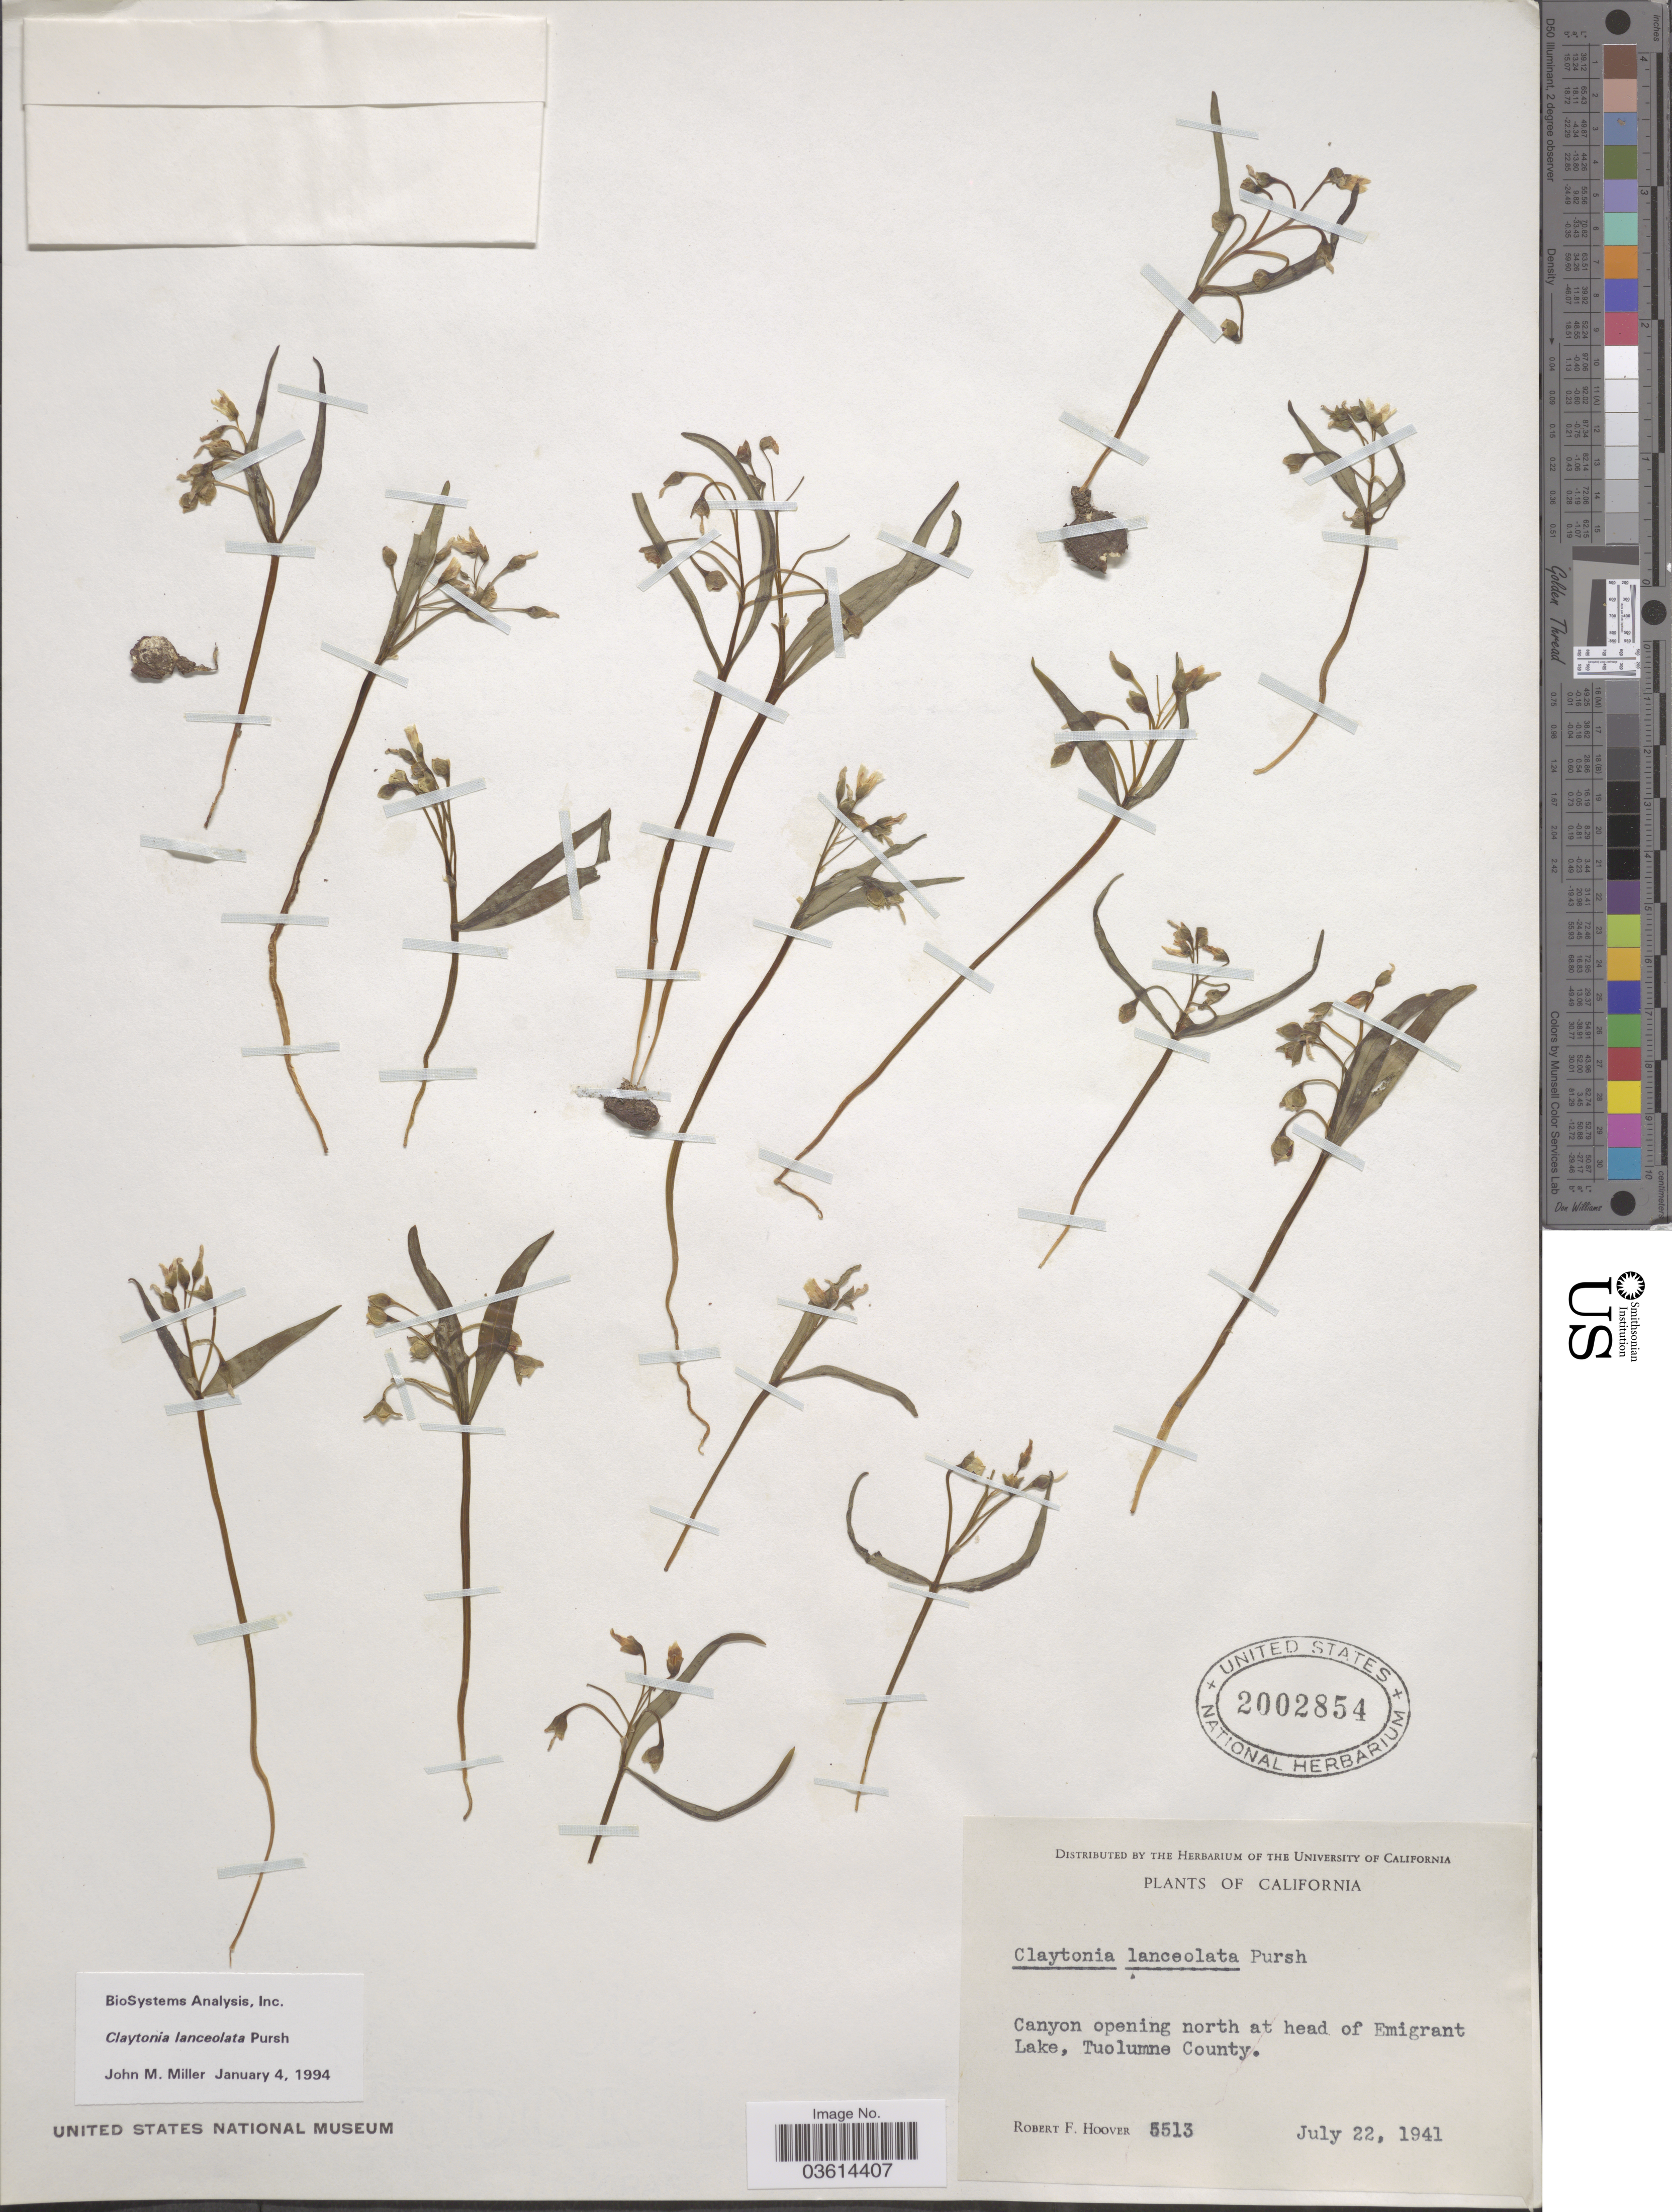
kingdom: Plantae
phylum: Tracheophyta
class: Magnoliopsida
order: Caryophyllales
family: Montiaceae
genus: Claytonia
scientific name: Claytonia lanceolata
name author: Pursh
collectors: R. F. Hoover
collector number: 3513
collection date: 1941-07-22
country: United States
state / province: California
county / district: Tuolumne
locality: Canyon opening north at head of Emigrant Lake, Tuolumne County.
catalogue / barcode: US 2002854